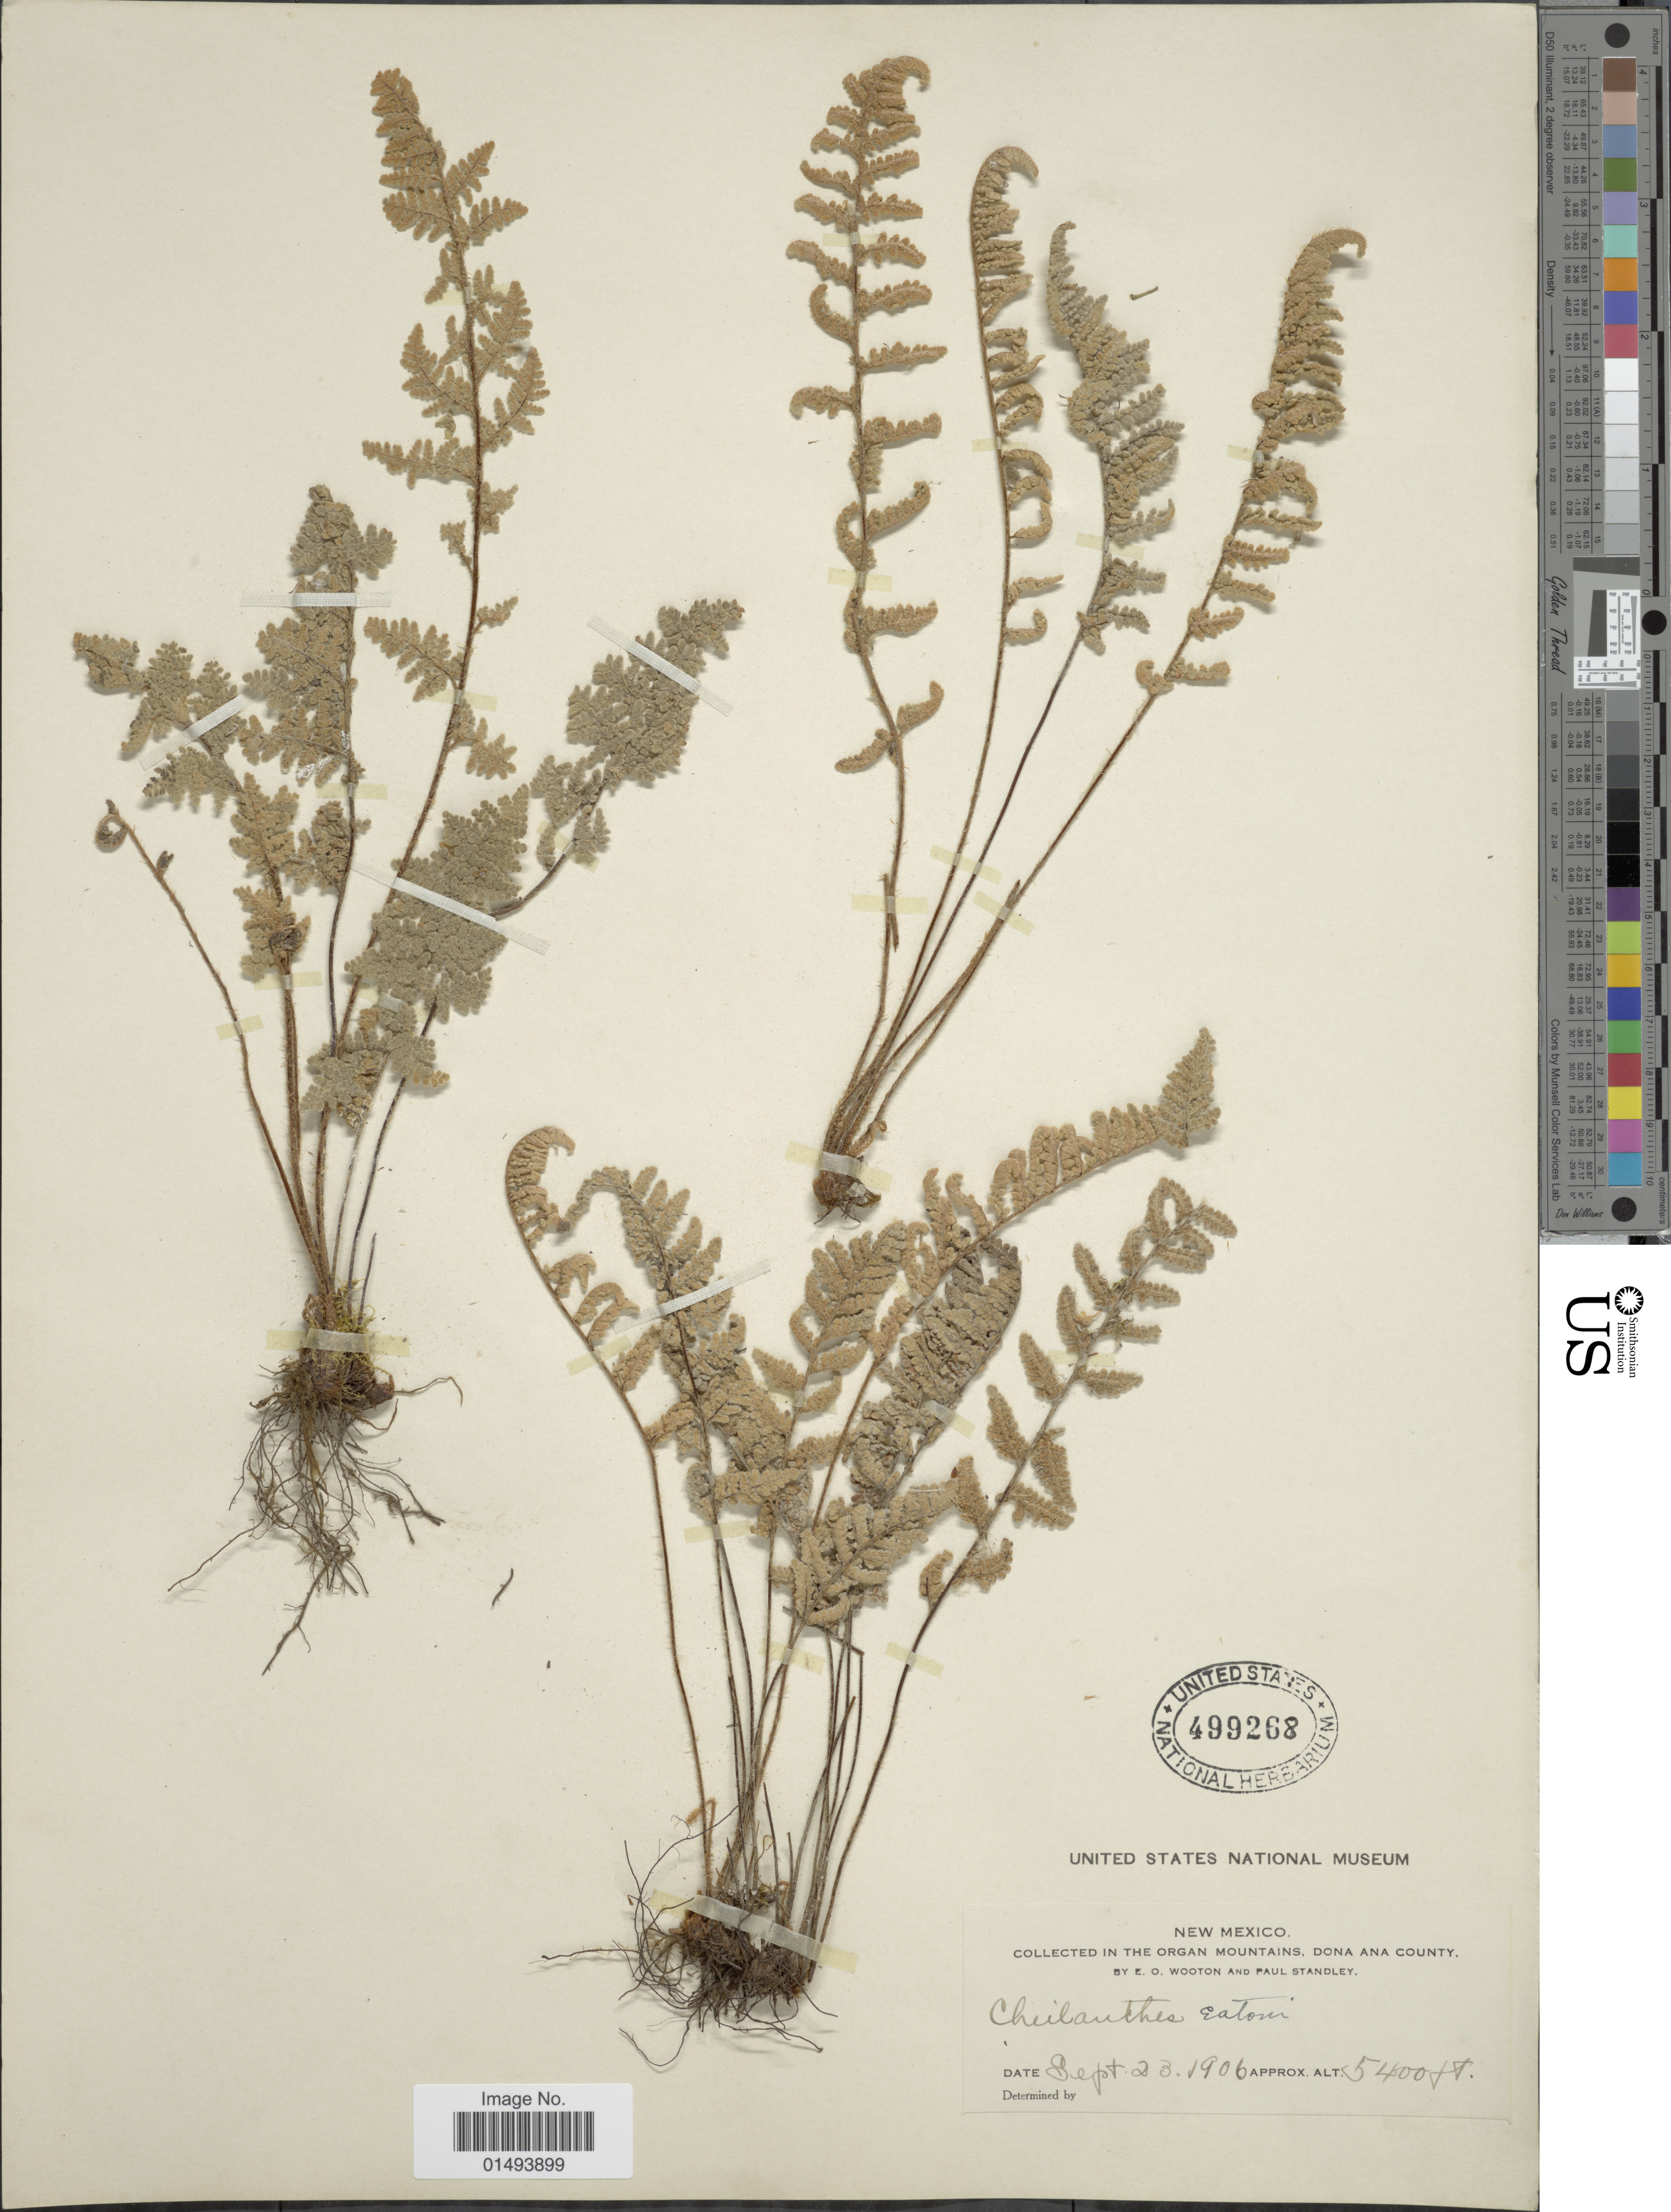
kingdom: Plantae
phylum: Tracheophyta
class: Polypodiopsida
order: Polypodiales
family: Pteridaceae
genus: Myriopteris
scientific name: Myriopteris rufa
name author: Fée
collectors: E. O. Wooton & P. C. Standley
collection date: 1906-09-23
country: United States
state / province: New Mexico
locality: Collected in Organ Mountains, Dona Ana County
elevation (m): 1646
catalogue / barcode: US 499268